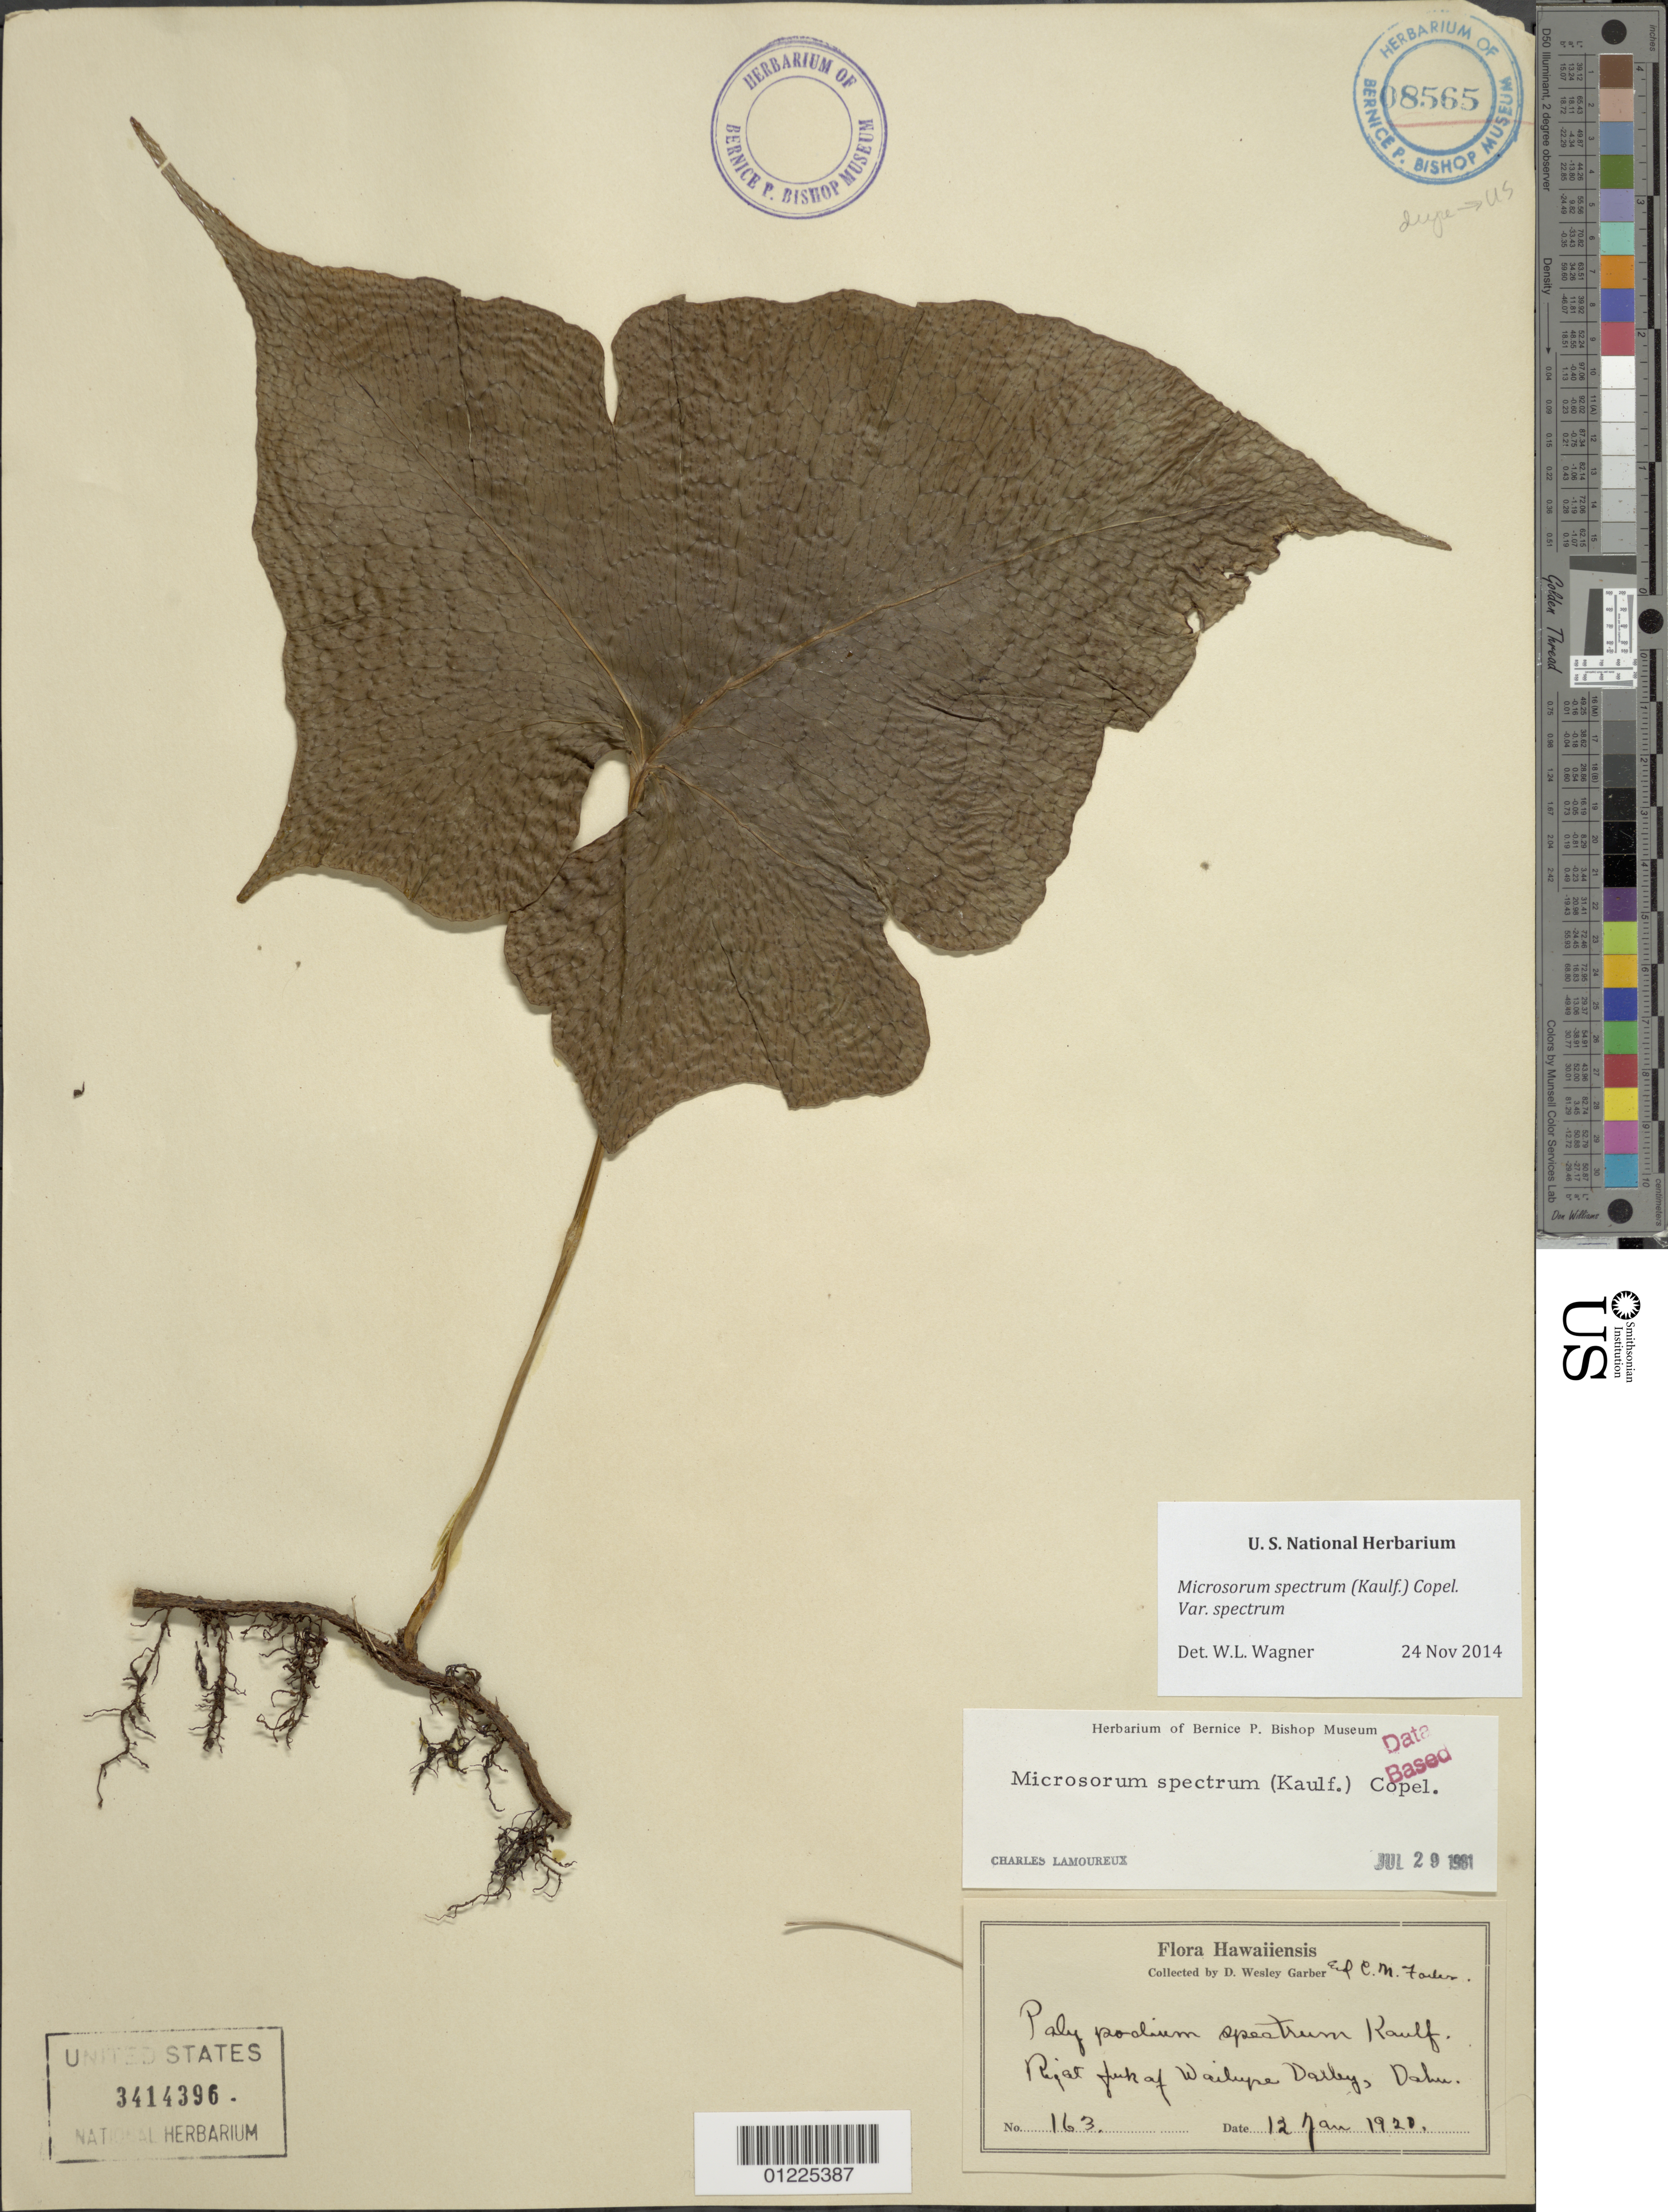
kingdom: Plantae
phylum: Tracheophyta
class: Polypodiopsida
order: Polypodiales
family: Polypodiaceae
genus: Microsorum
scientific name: Microsorum spectrum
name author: (Kaulf.) Copel.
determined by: Lamoureux, C. H.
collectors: D. W. Garber & C. N. Forbes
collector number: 163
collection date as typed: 12 Jan 1920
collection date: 1920-01-12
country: United States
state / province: Hawaii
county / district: Honolulu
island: Oahu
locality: Right fork Wailupe Valley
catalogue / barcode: US 3414396